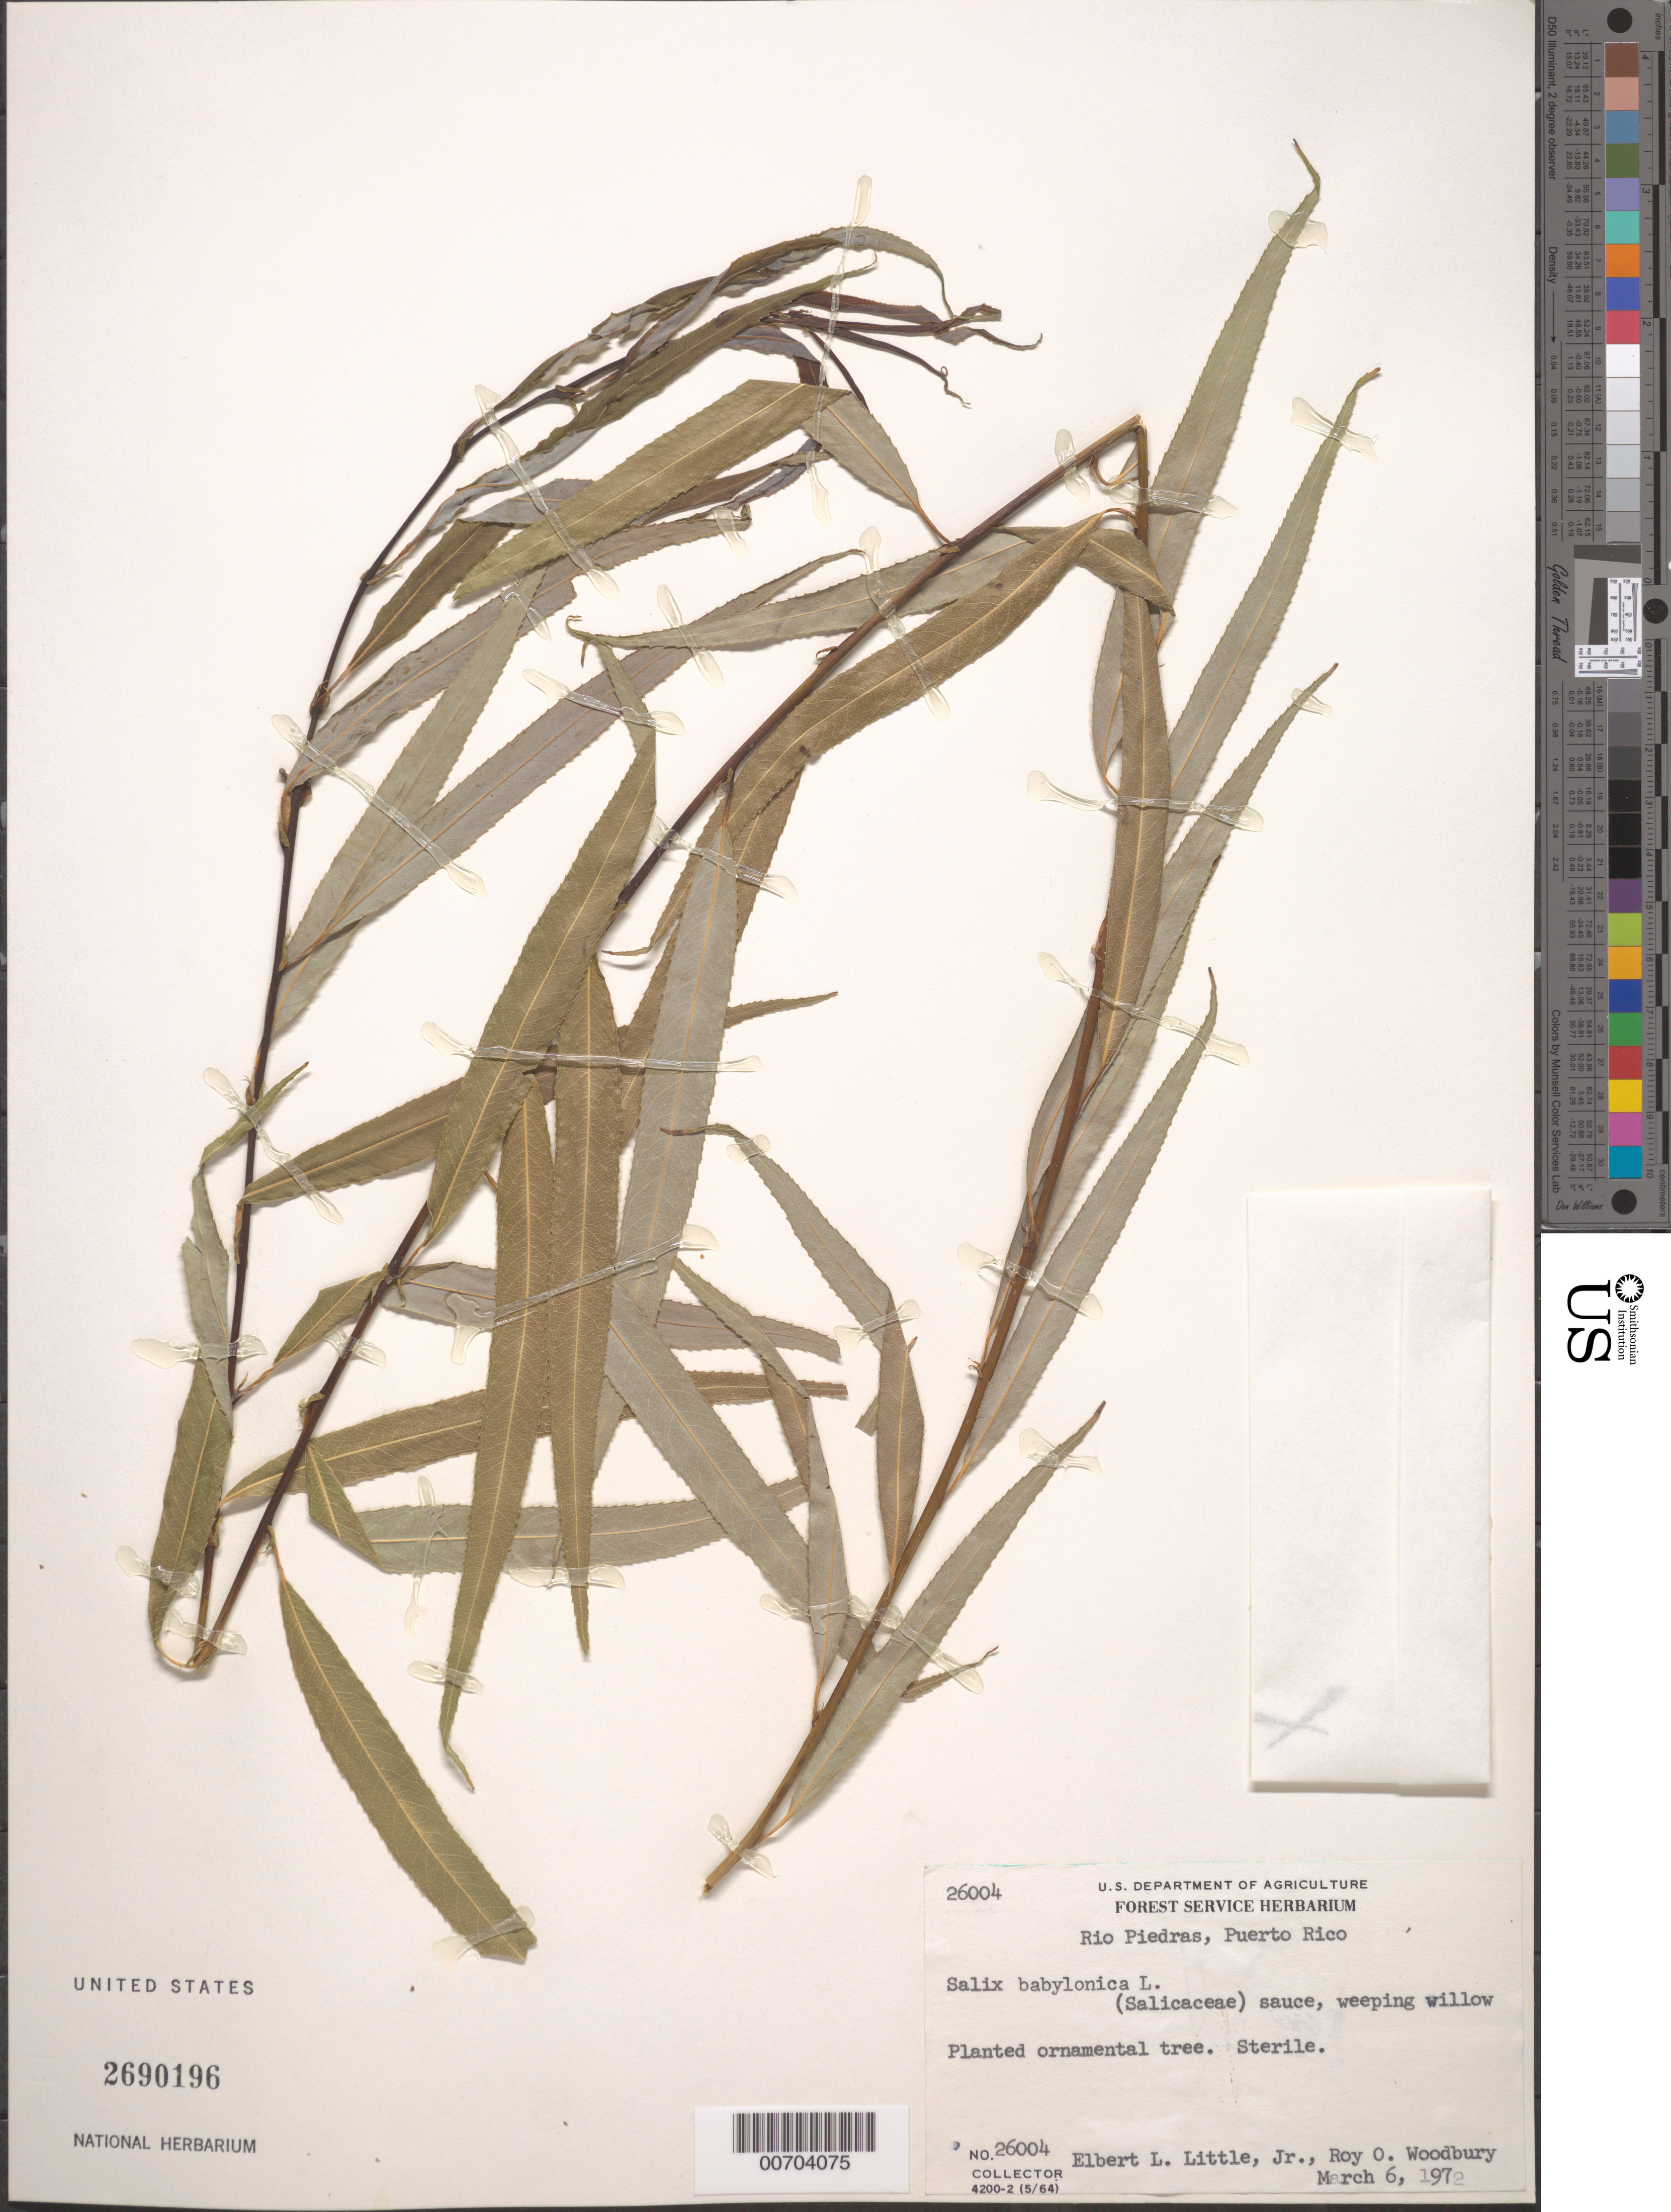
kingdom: Plantae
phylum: Tracheophyta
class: Magnoliopsida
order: Malpighiales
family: Salicaceae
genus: Salix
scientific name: Salix babylonica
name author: L.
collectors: E. L. Little & R. O. Woodbury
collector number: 26004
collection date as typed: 06 Mar 1972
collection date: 1972-03-06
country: Puerto Rico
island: Greater Antilles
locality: Río Piedras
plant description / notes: Common name: Weeping willow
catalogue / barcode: US 2690196